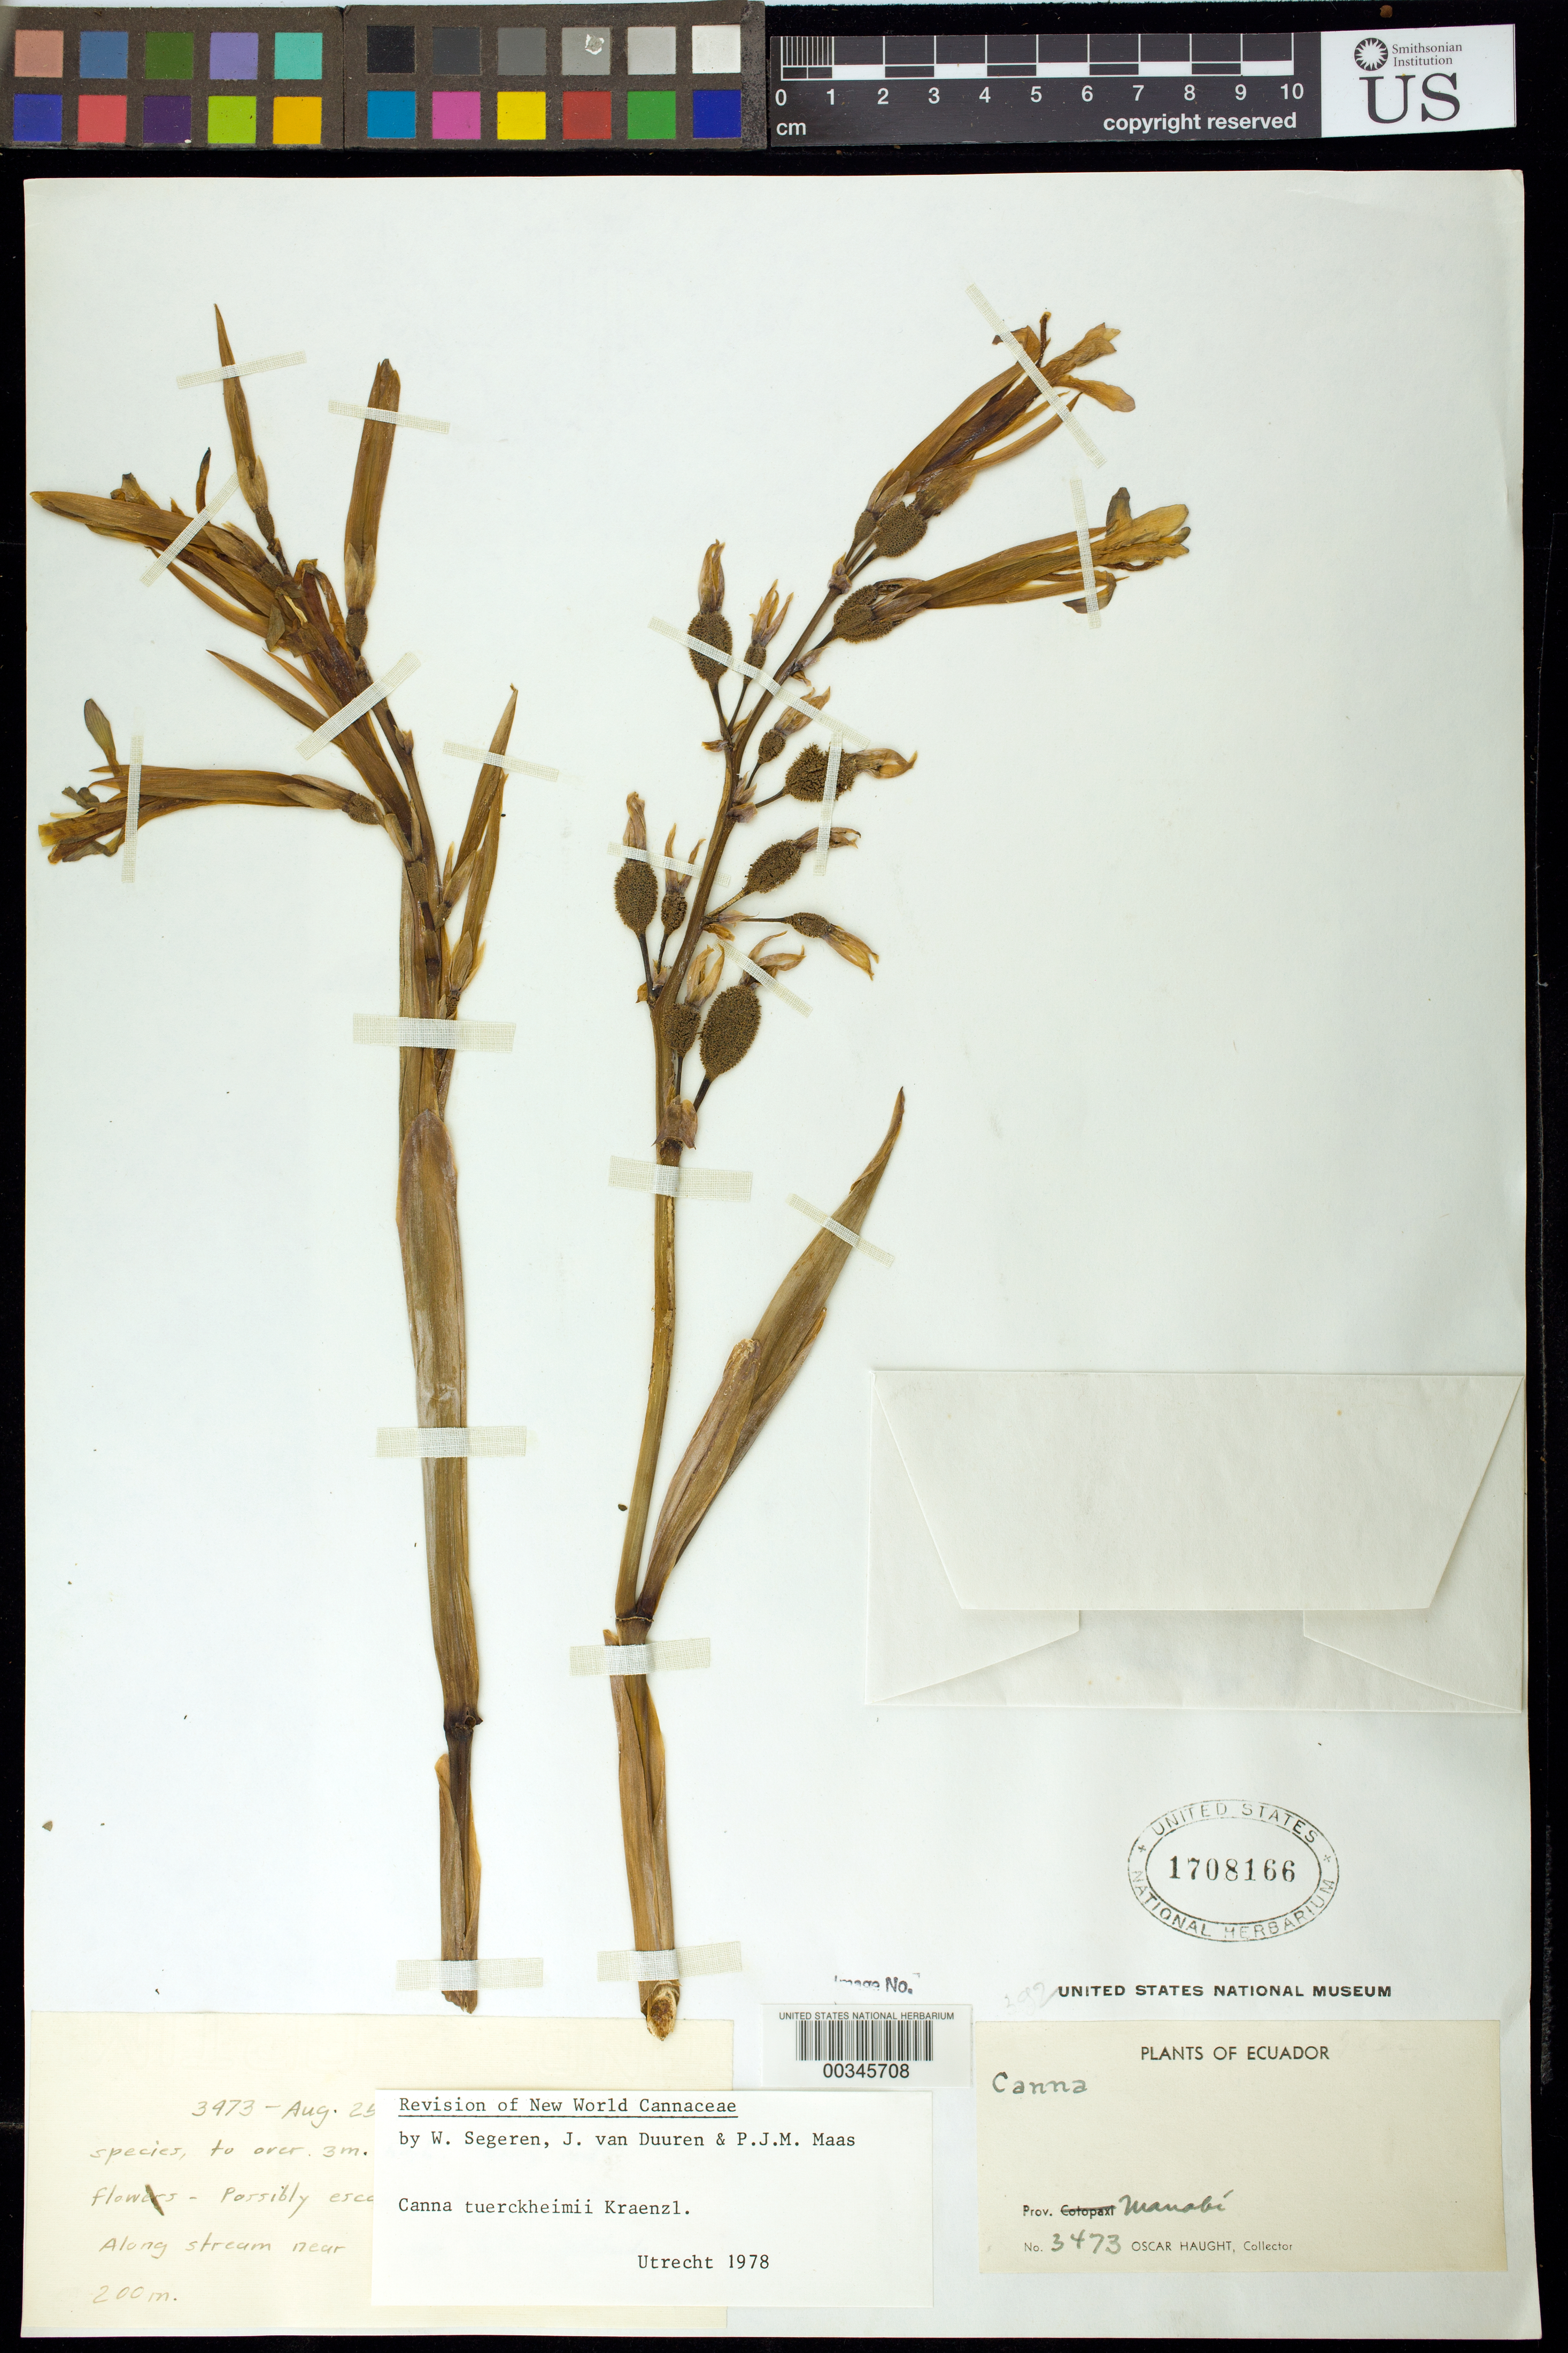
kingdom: Plantae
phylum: Tracheophyta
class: Liliopsida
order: Zingiberales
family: Cannaceae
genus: Canna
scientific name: Canna tuerckheimii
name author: Kraenzl. in Engl.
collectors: O. L. Haught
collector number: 3473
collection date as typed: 25 Aug 1942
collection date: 1942-08-25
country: Ecuador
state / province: Manabí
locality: Along stream near Santa Ana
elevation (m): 200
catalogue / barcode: US 1708166